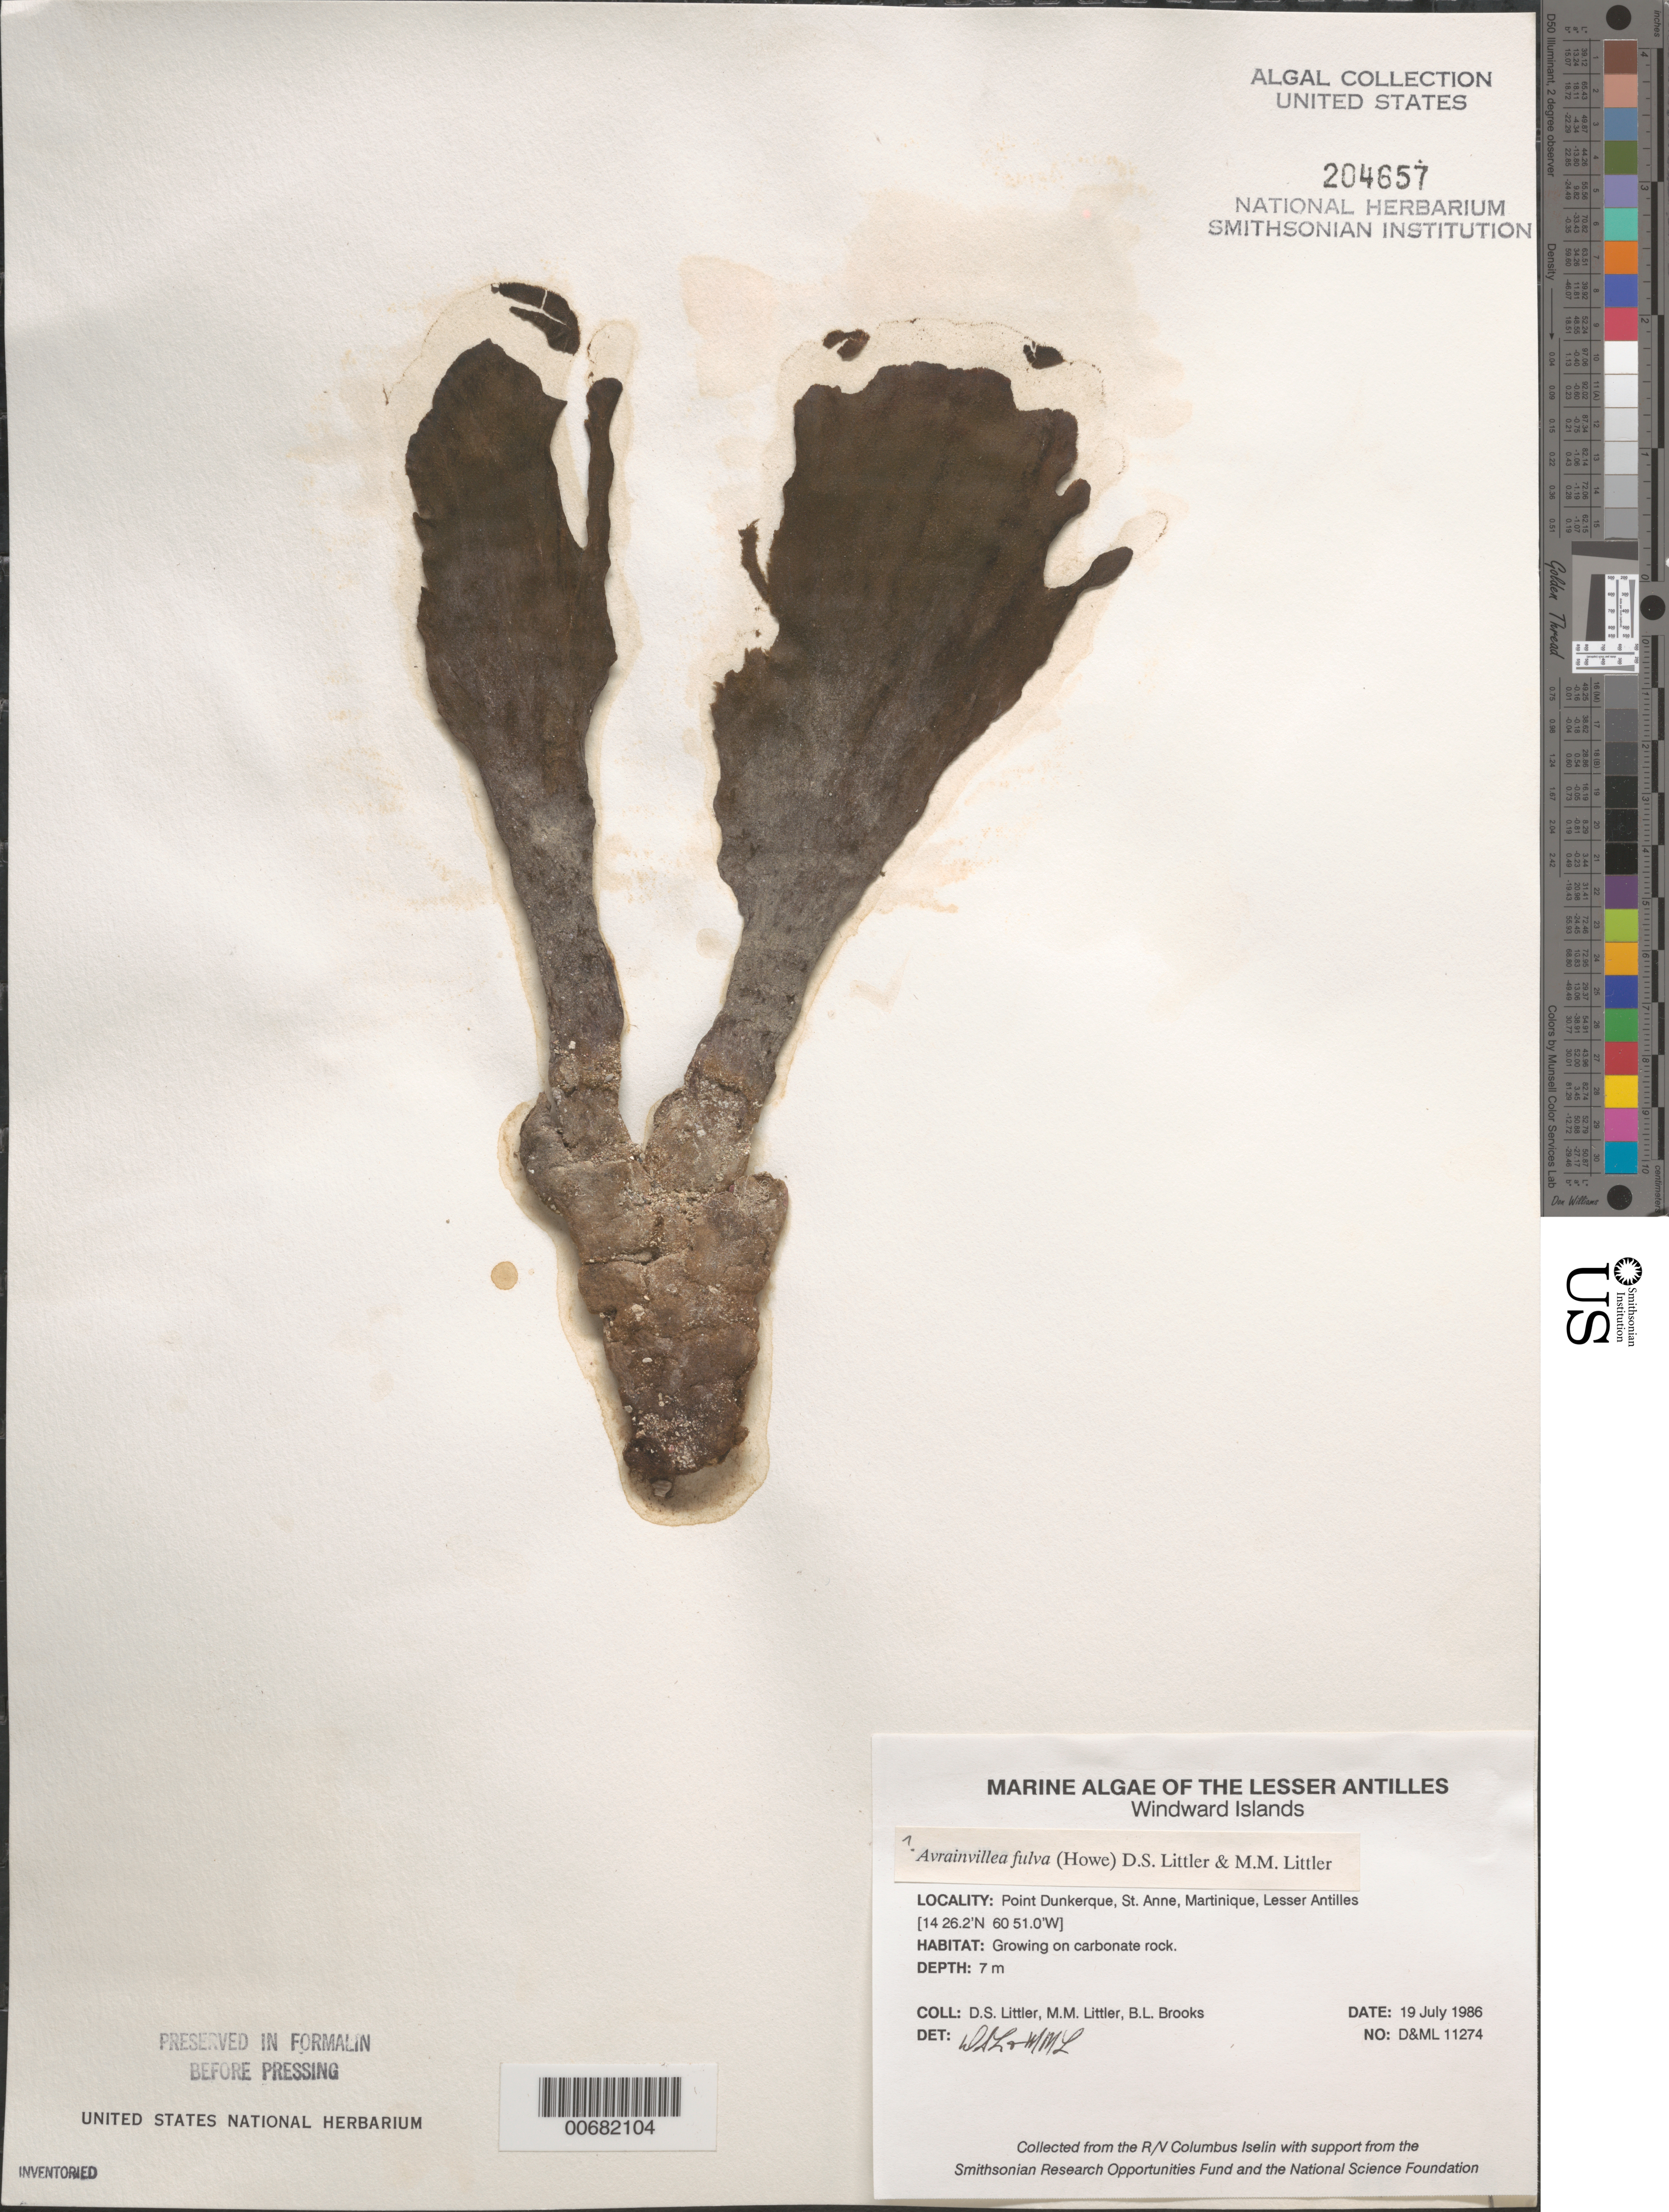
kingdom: Plantae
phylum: Chlorophyta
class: Ulvophyceae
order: Bryopsidales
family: Dichotomosiphonaceae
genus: Avrainvillea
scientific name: Avrainvillea fulva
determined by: Littler, D. S.; Littler, M. M.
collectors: D. S. Littler, M. M. Littler & B. Brooks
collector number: D&ML 11274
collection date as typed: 19 Jul 1986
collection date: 1986-07-19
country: Martinique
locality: Pointe Dunkerque, St. Anne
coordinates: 14 26.2'N, 60 51.0'W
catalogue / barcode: US 204657